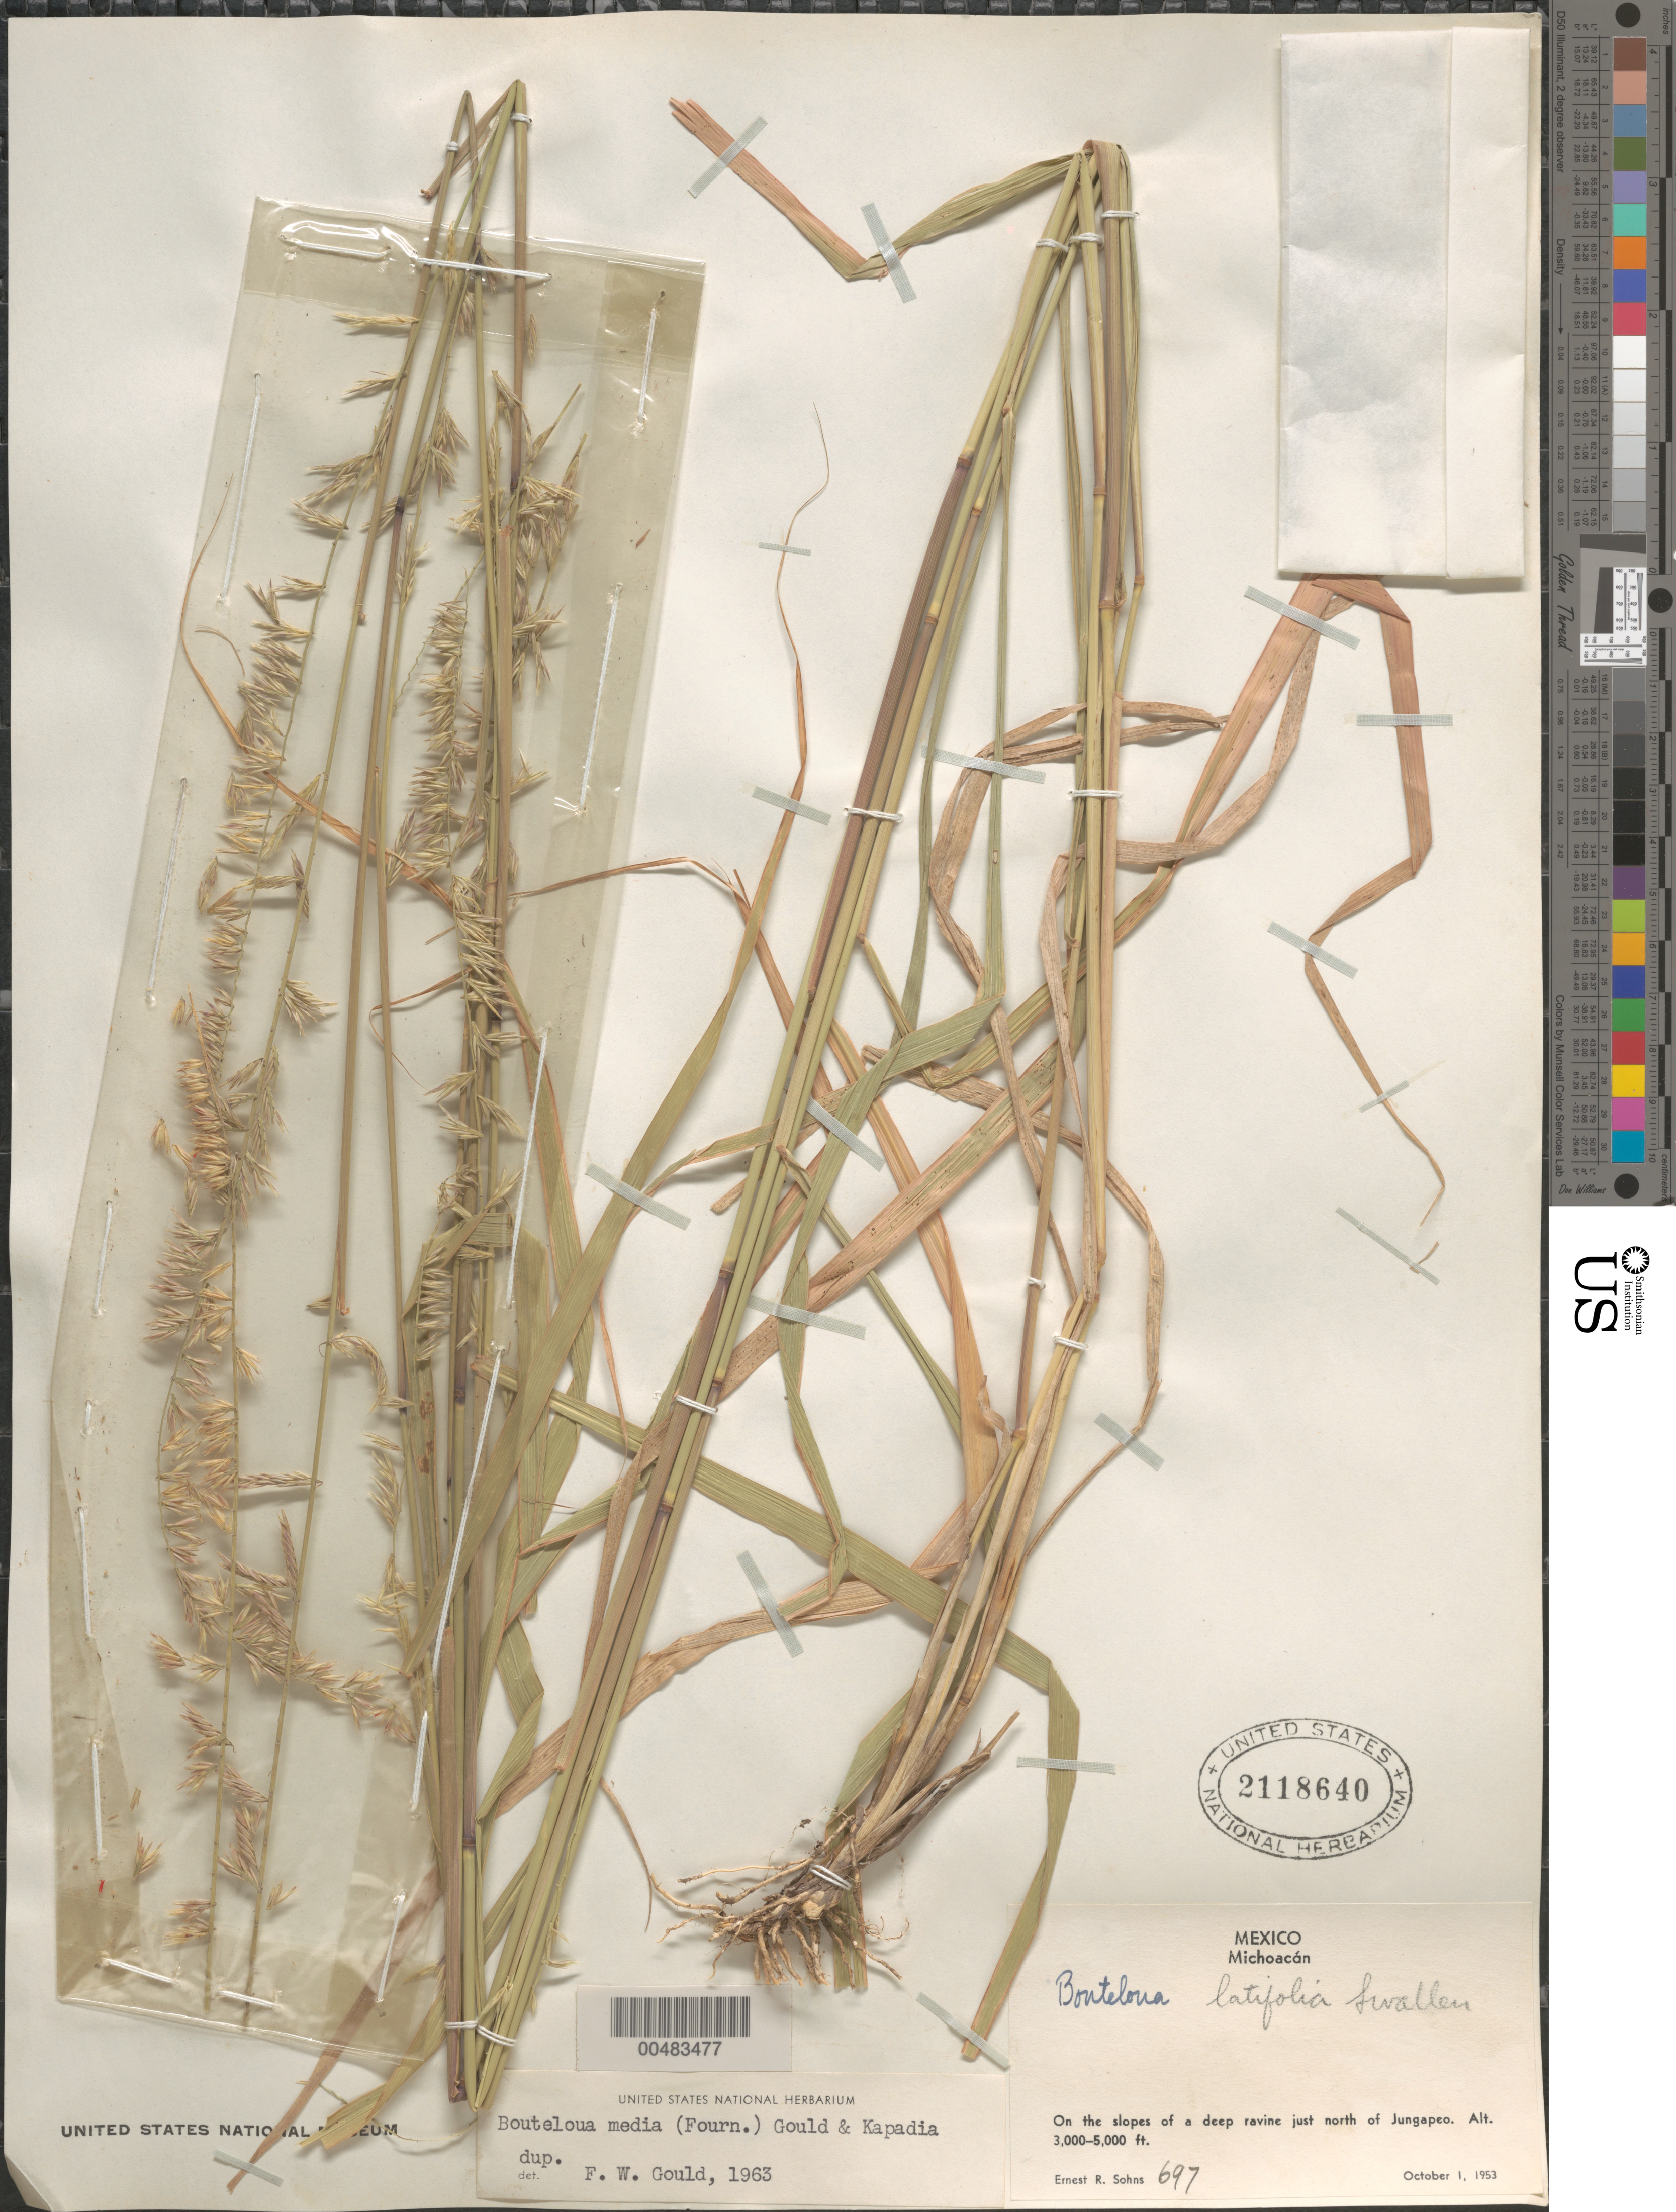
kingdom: Plantae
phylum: Tracheophyta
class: Liliopsida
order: Poales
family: Poaceae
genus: Bouteloua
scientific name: Bouteloua media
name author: (E. Fourn.) Gould & Kapadia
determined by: Gould, F. W.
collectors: E. R. Sohns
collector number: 697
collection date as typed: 1 Oct 1953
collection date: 1953-10-01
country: Mexico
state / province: Michoacán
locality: N of Jungapeco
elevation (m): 914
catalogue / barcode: US 2118640